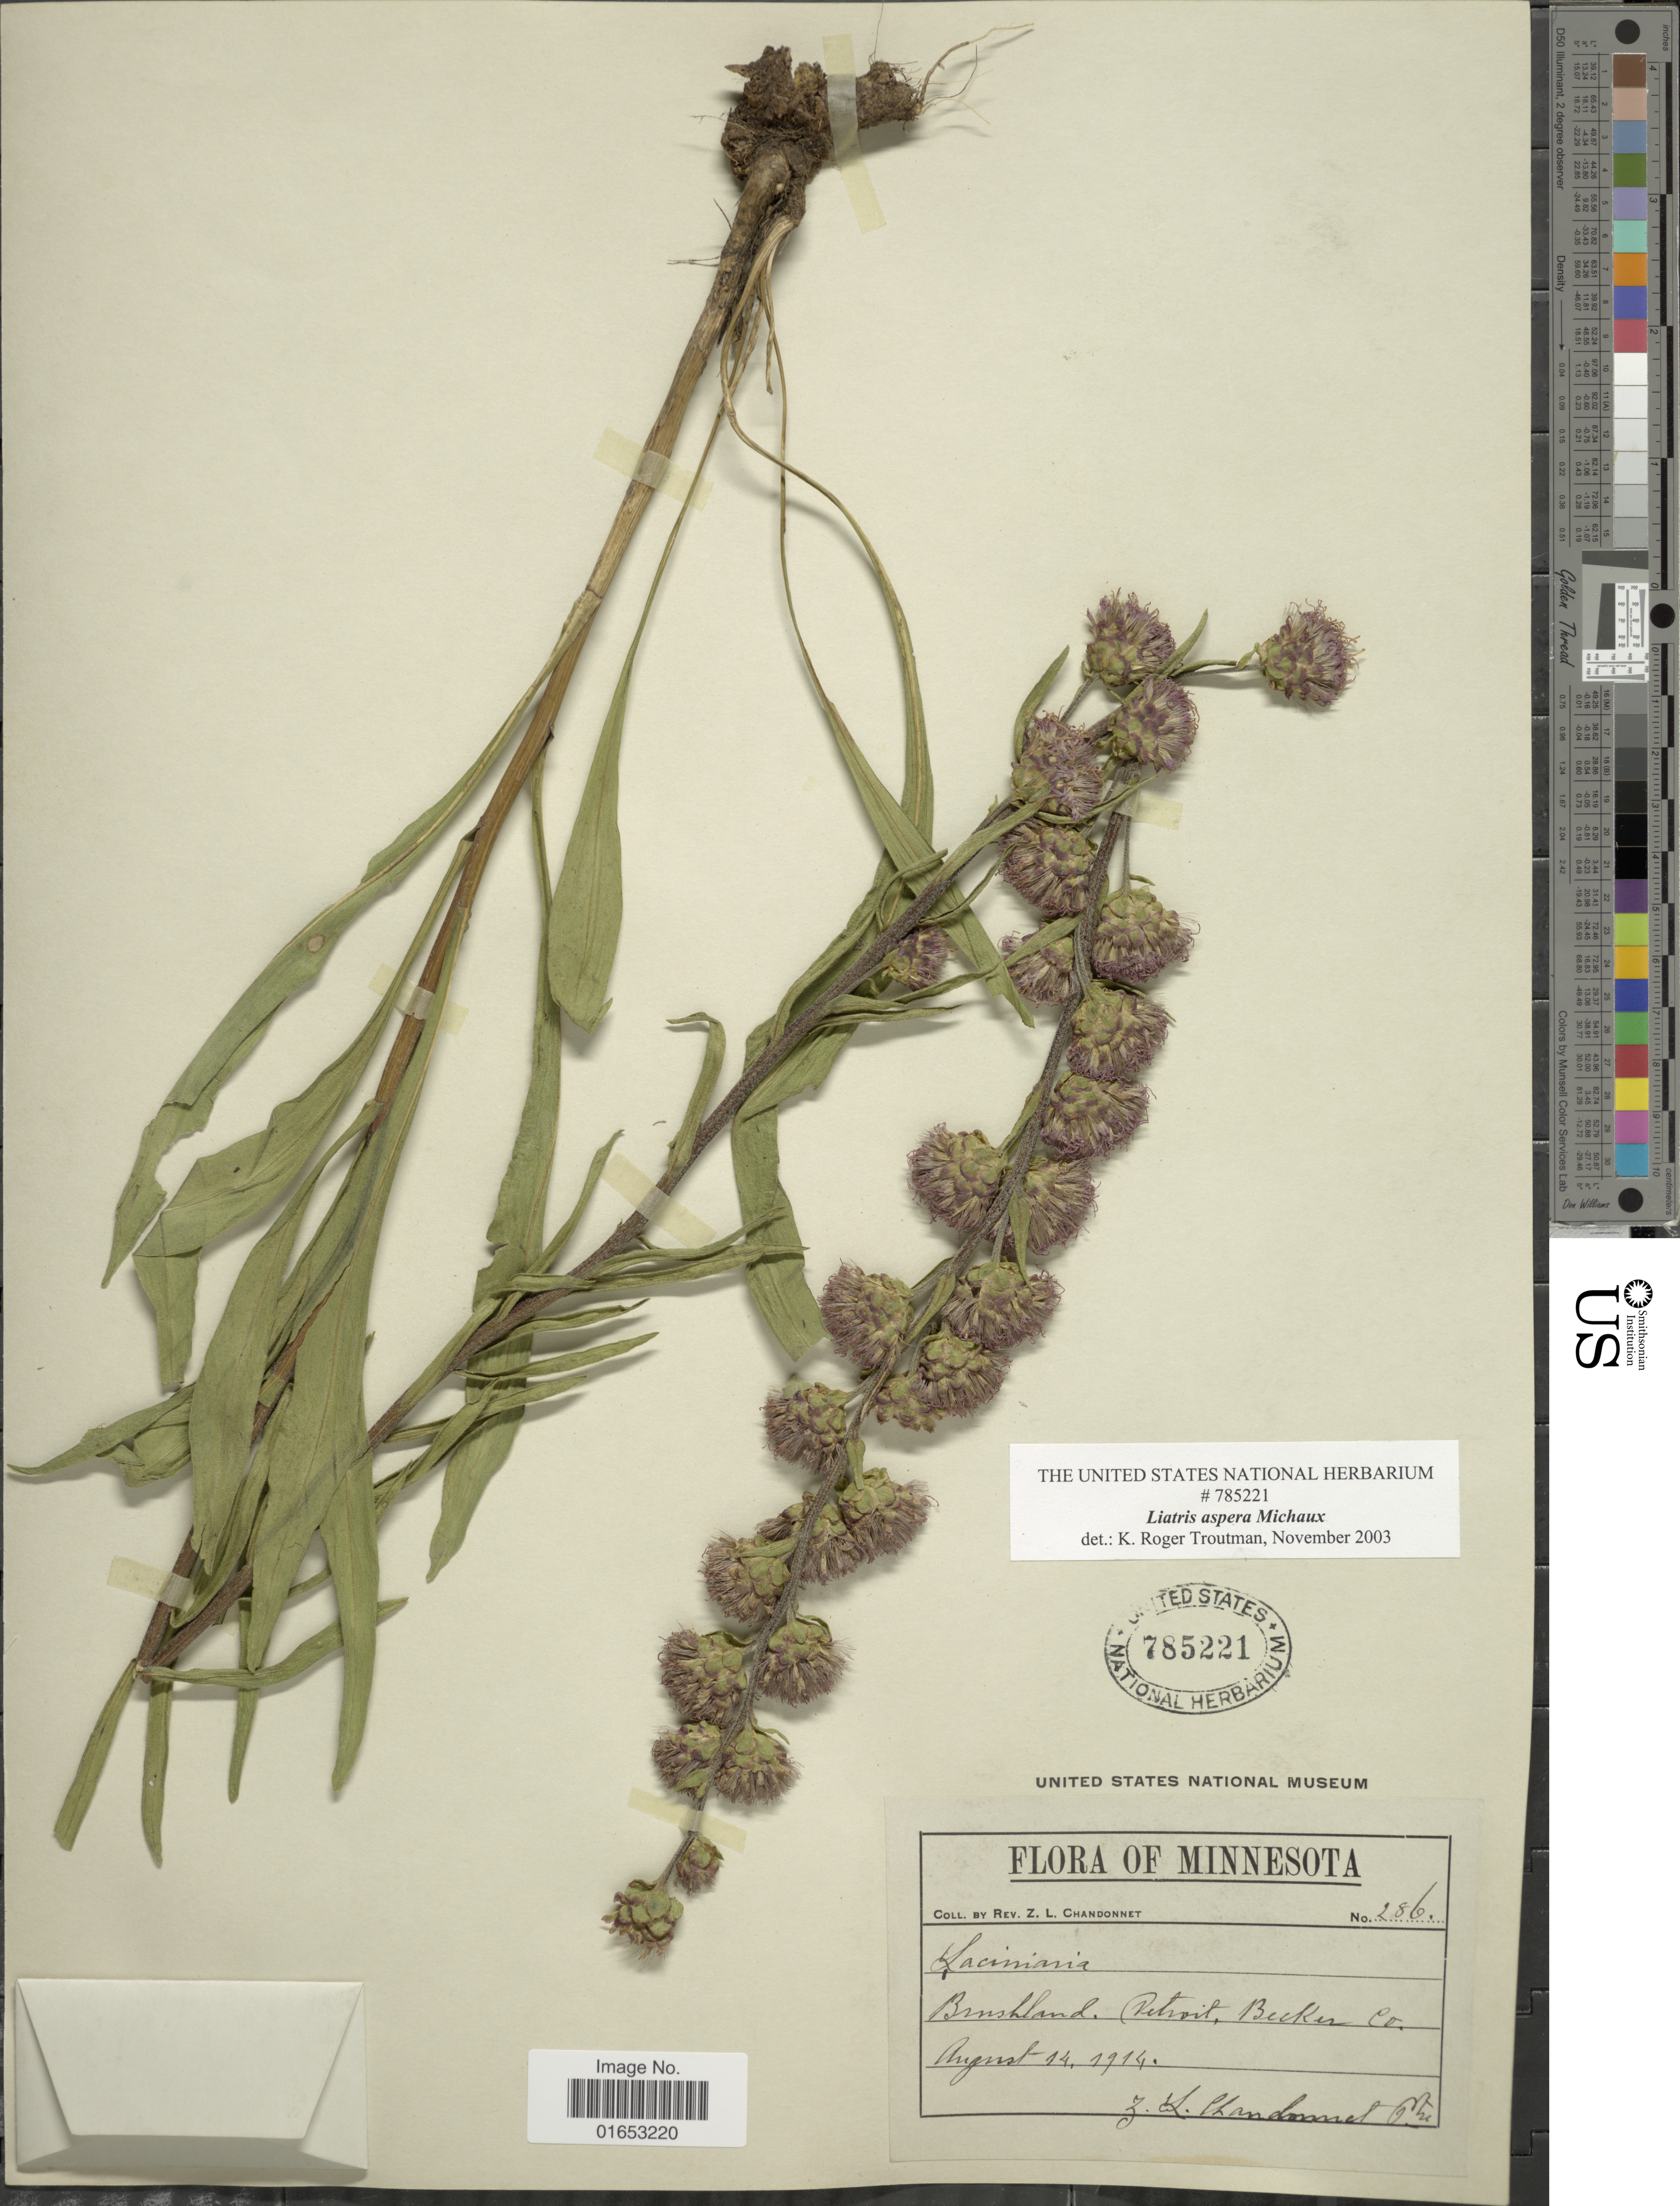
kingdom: Plantae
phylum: Tracheophyta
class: Magnoliopsida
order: Asterales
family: Asteraceae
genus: Liatris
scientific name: Liatris aspera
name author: Michx.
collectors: Z. Chandonnet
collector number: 286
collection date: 1914-08-14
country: United States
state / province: Minnesota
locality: Ochtroit, Becker Co.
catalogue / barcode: US 785221